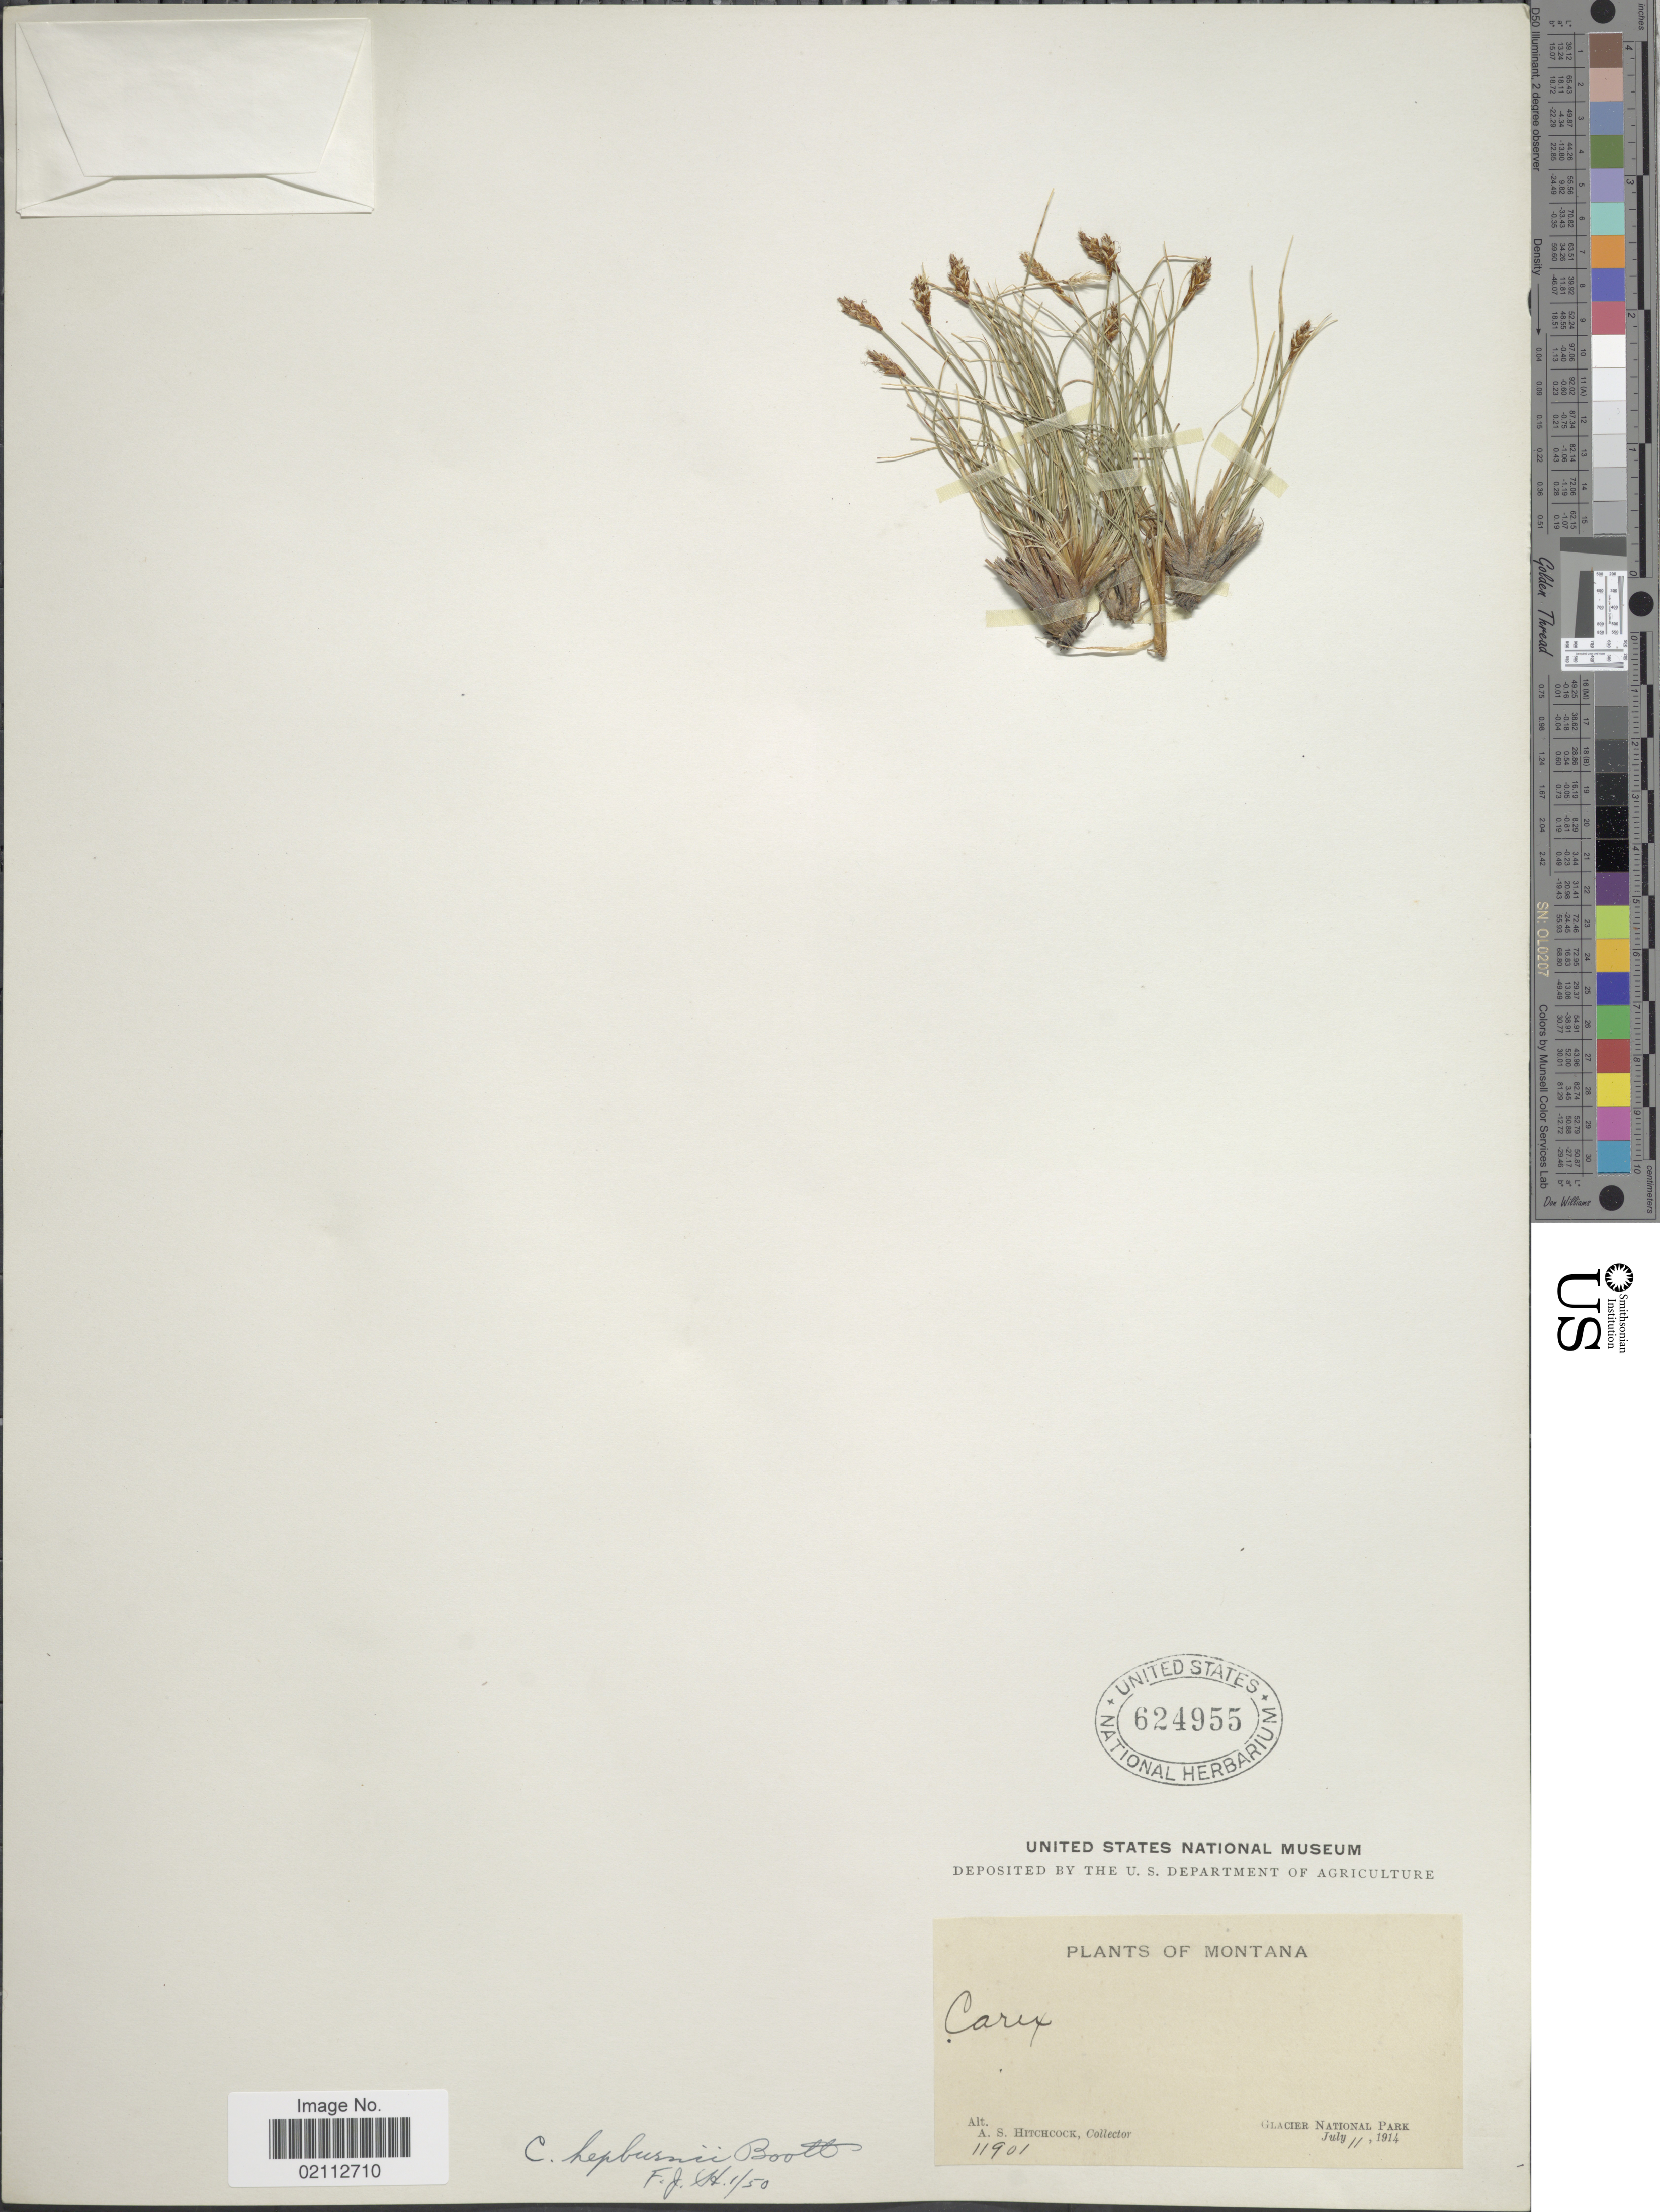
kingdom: Plantae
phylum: Tracheophyta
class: Liliopsida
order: Poales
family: Cyperaceae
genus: Carex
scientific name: Carex nardina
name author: (Hornem.) Fr.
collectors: A. S. Hitchcock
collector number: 11901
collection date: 1914-07-11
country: United States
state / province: Montana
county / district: Flathead / Glacier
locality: Glacier National Park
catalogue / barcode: US 624955